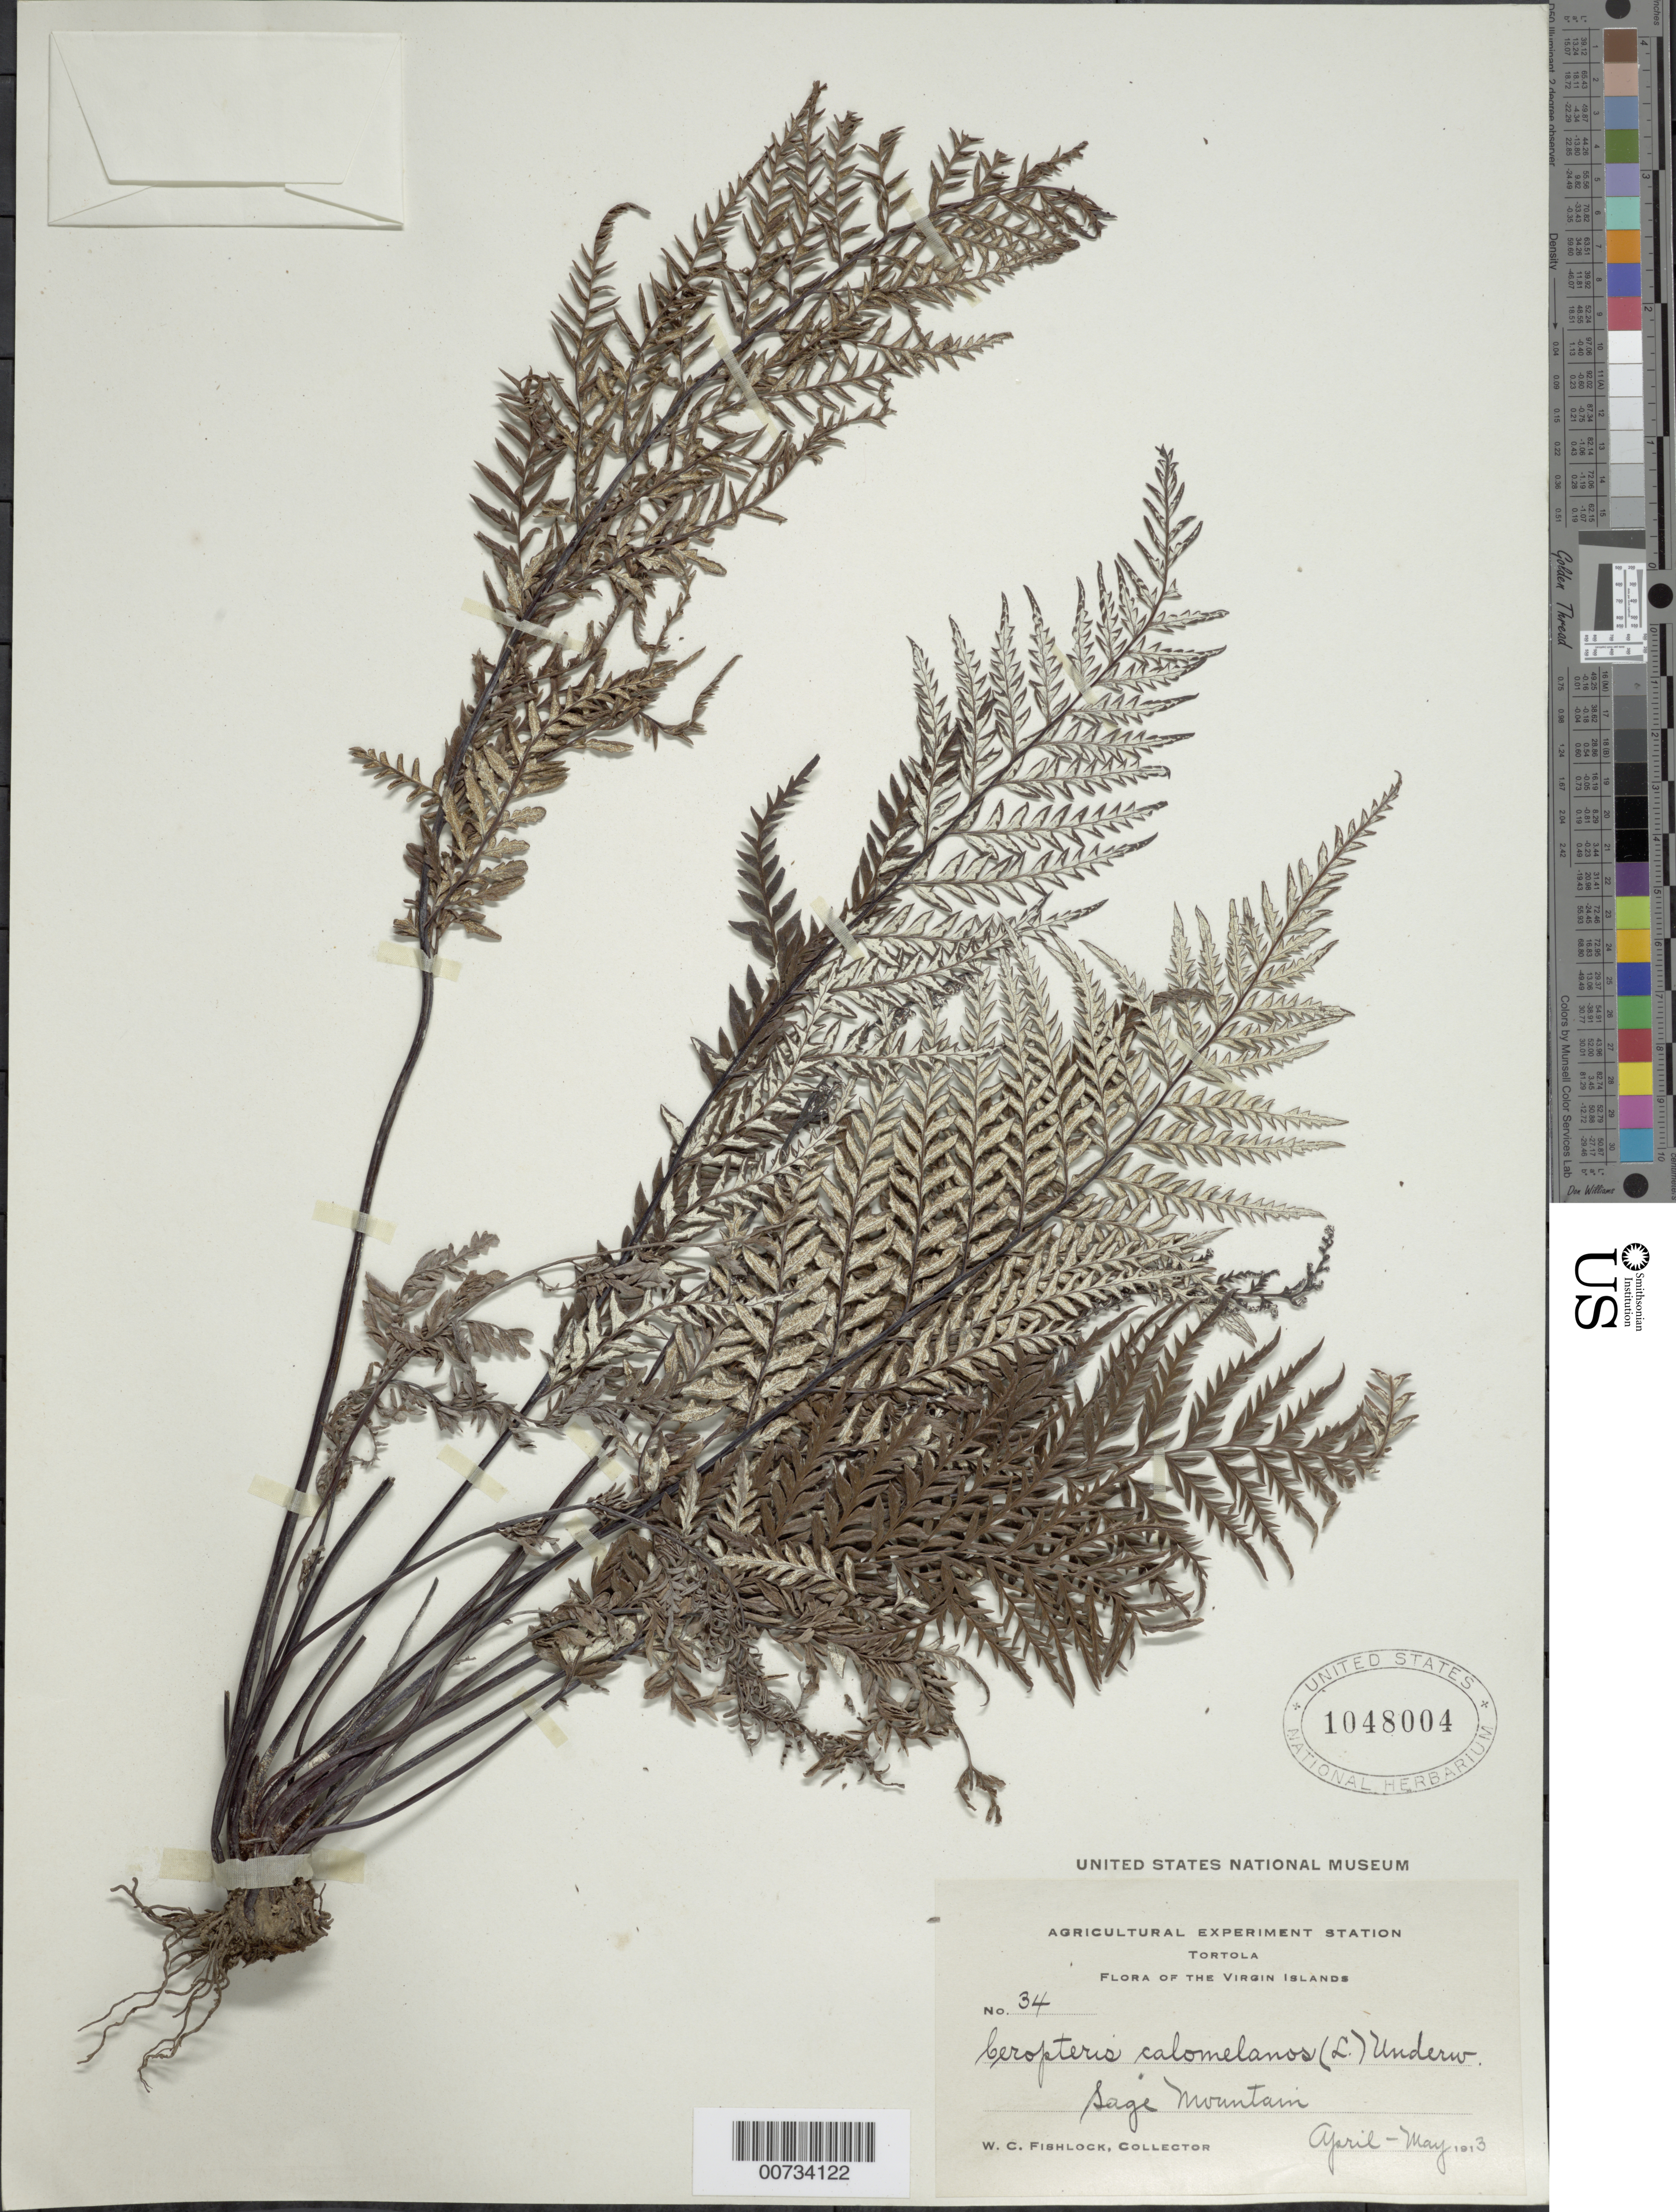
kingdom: Plantae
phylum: Tracheophyta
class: Polypodiopsida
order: Polypodiales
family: Pteridaceae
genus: Pityrogramma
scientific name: Pityrogramma calomelanos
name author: (L.) Link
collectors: W. Fishlock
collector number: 34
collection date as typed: Apr 1913 to -- May 1913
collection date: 1913-04/1913-05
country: British Virgin Islands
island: Tortola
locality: Sage Mountain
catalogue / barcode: US 1048004